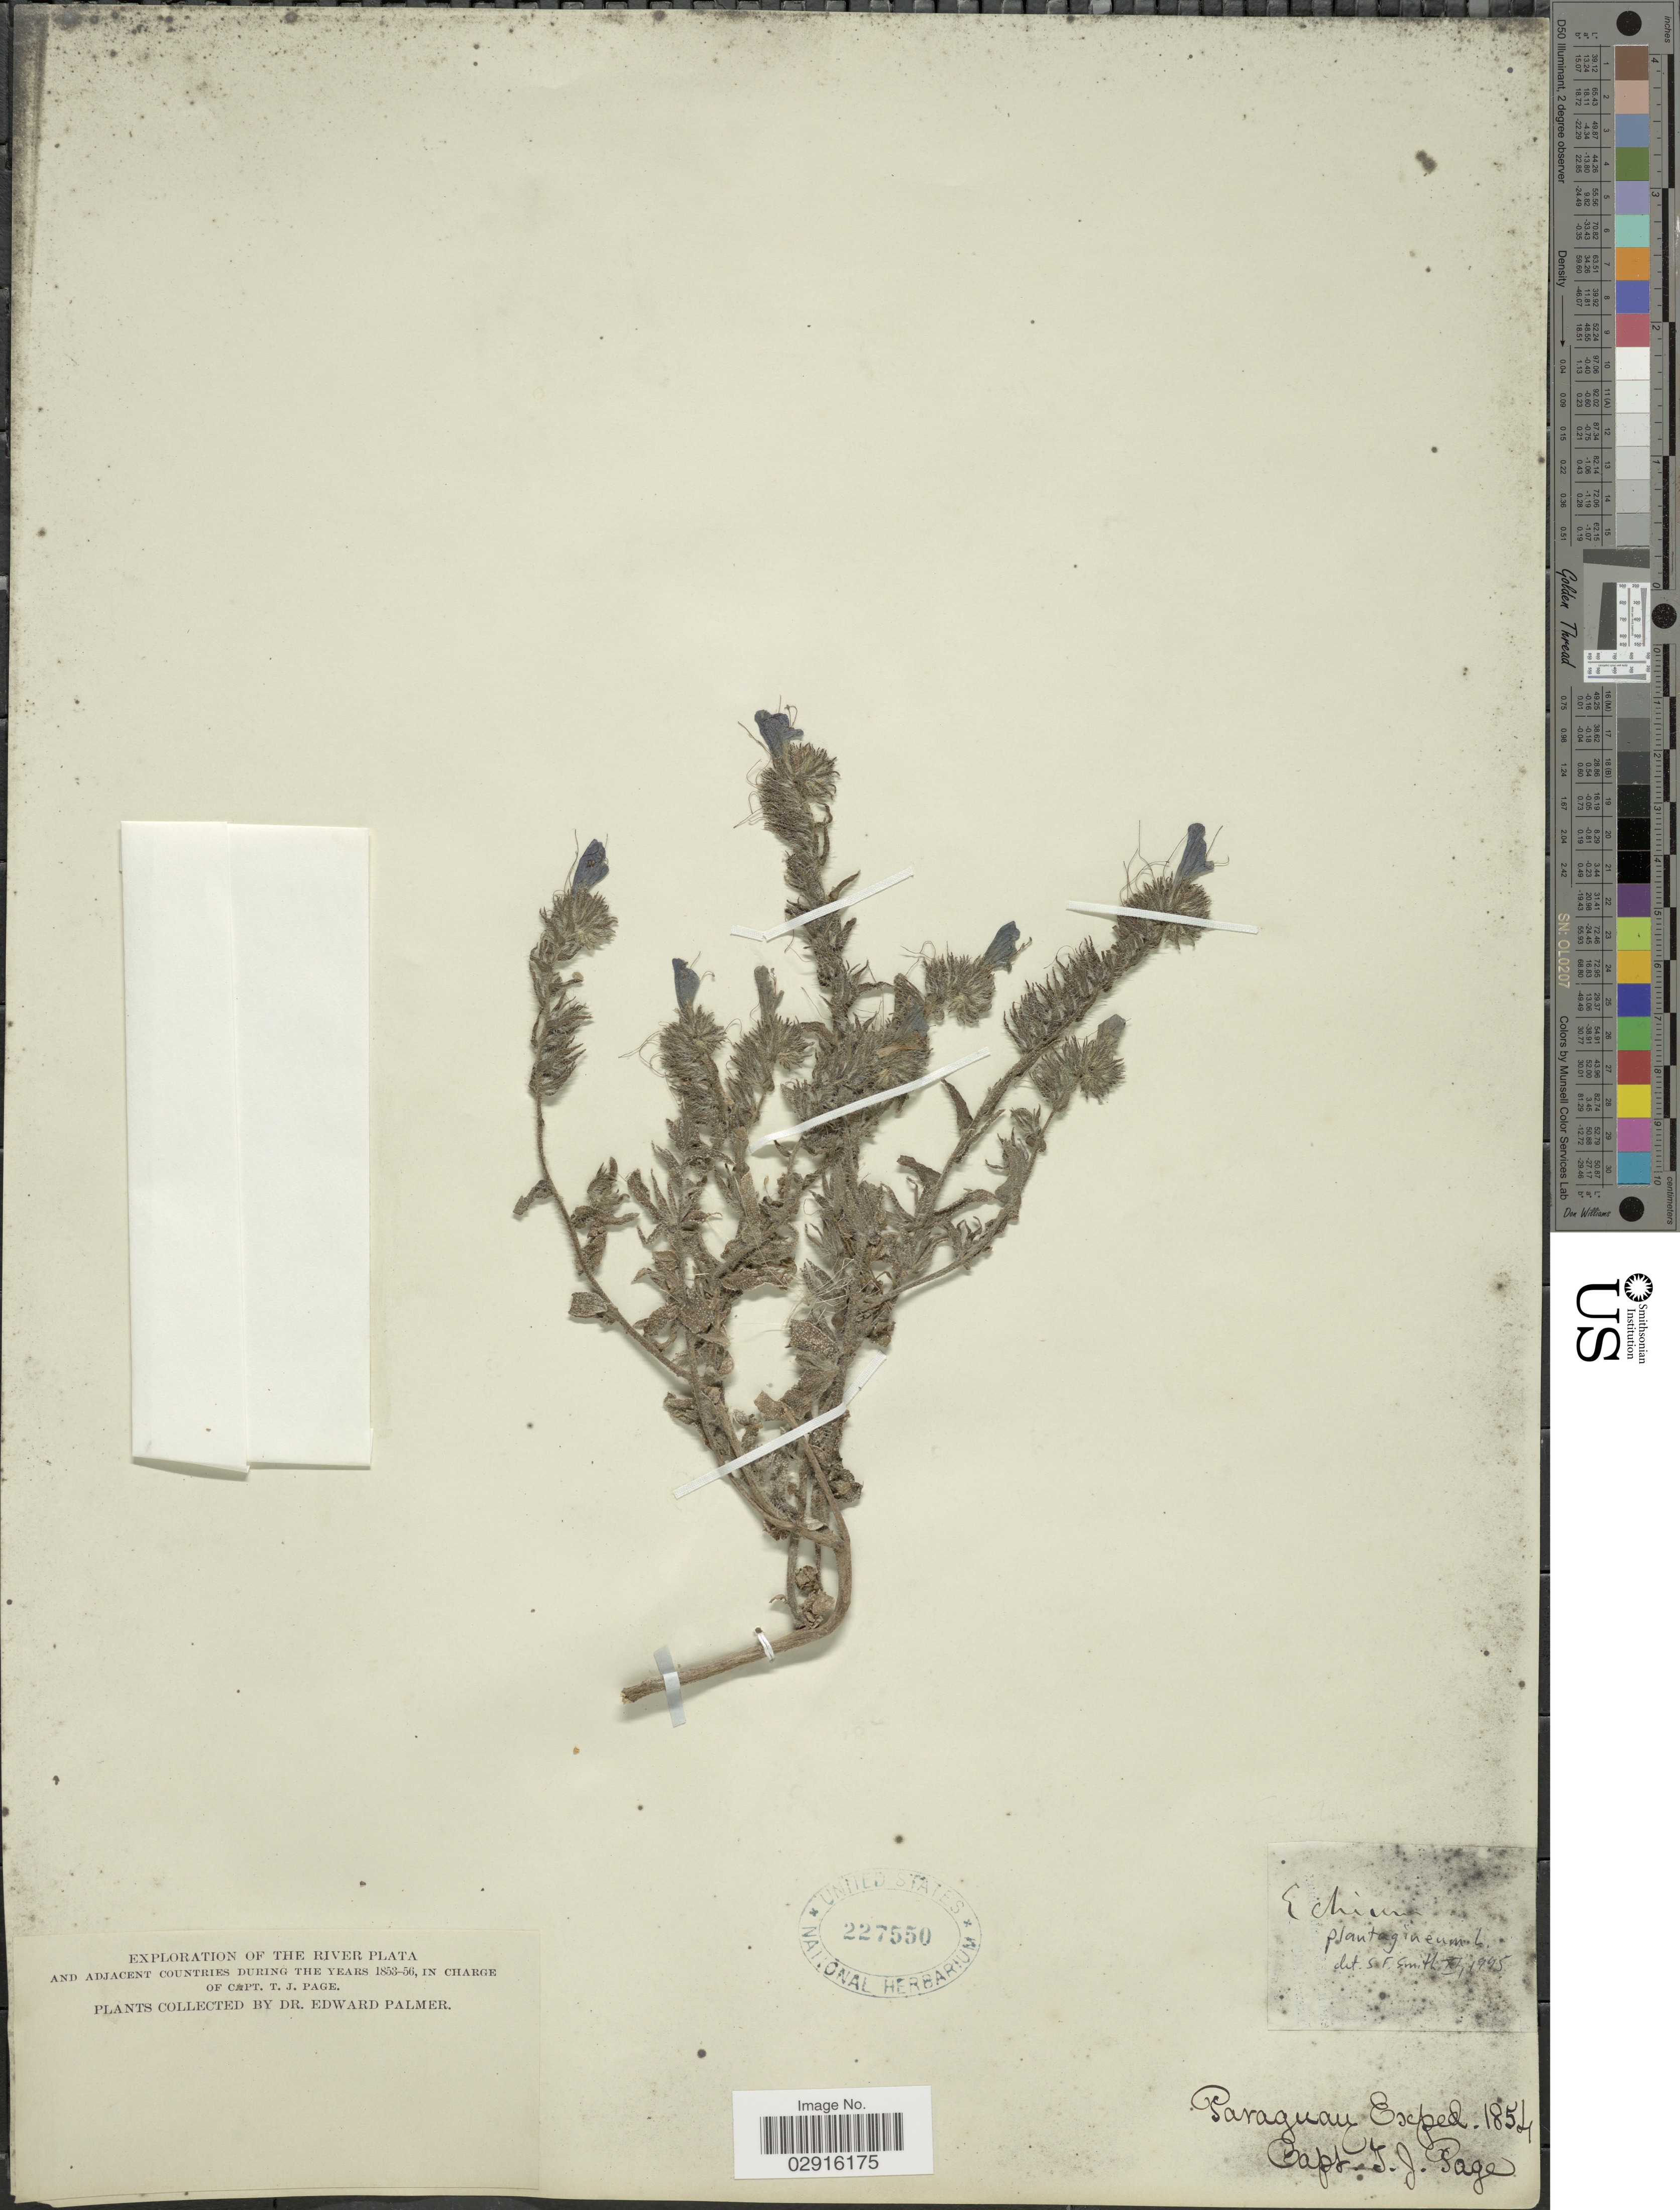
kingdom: Plantae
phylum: Tracheophyta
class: Magnoliopsida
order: Boraginales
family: Boraginaceae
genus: Echium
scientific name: Echium plantagineum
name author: L.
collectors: E. Palmer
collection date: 1854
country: Paraguay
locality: The River Plata and Adjacent Countries.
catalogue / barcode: US 227550